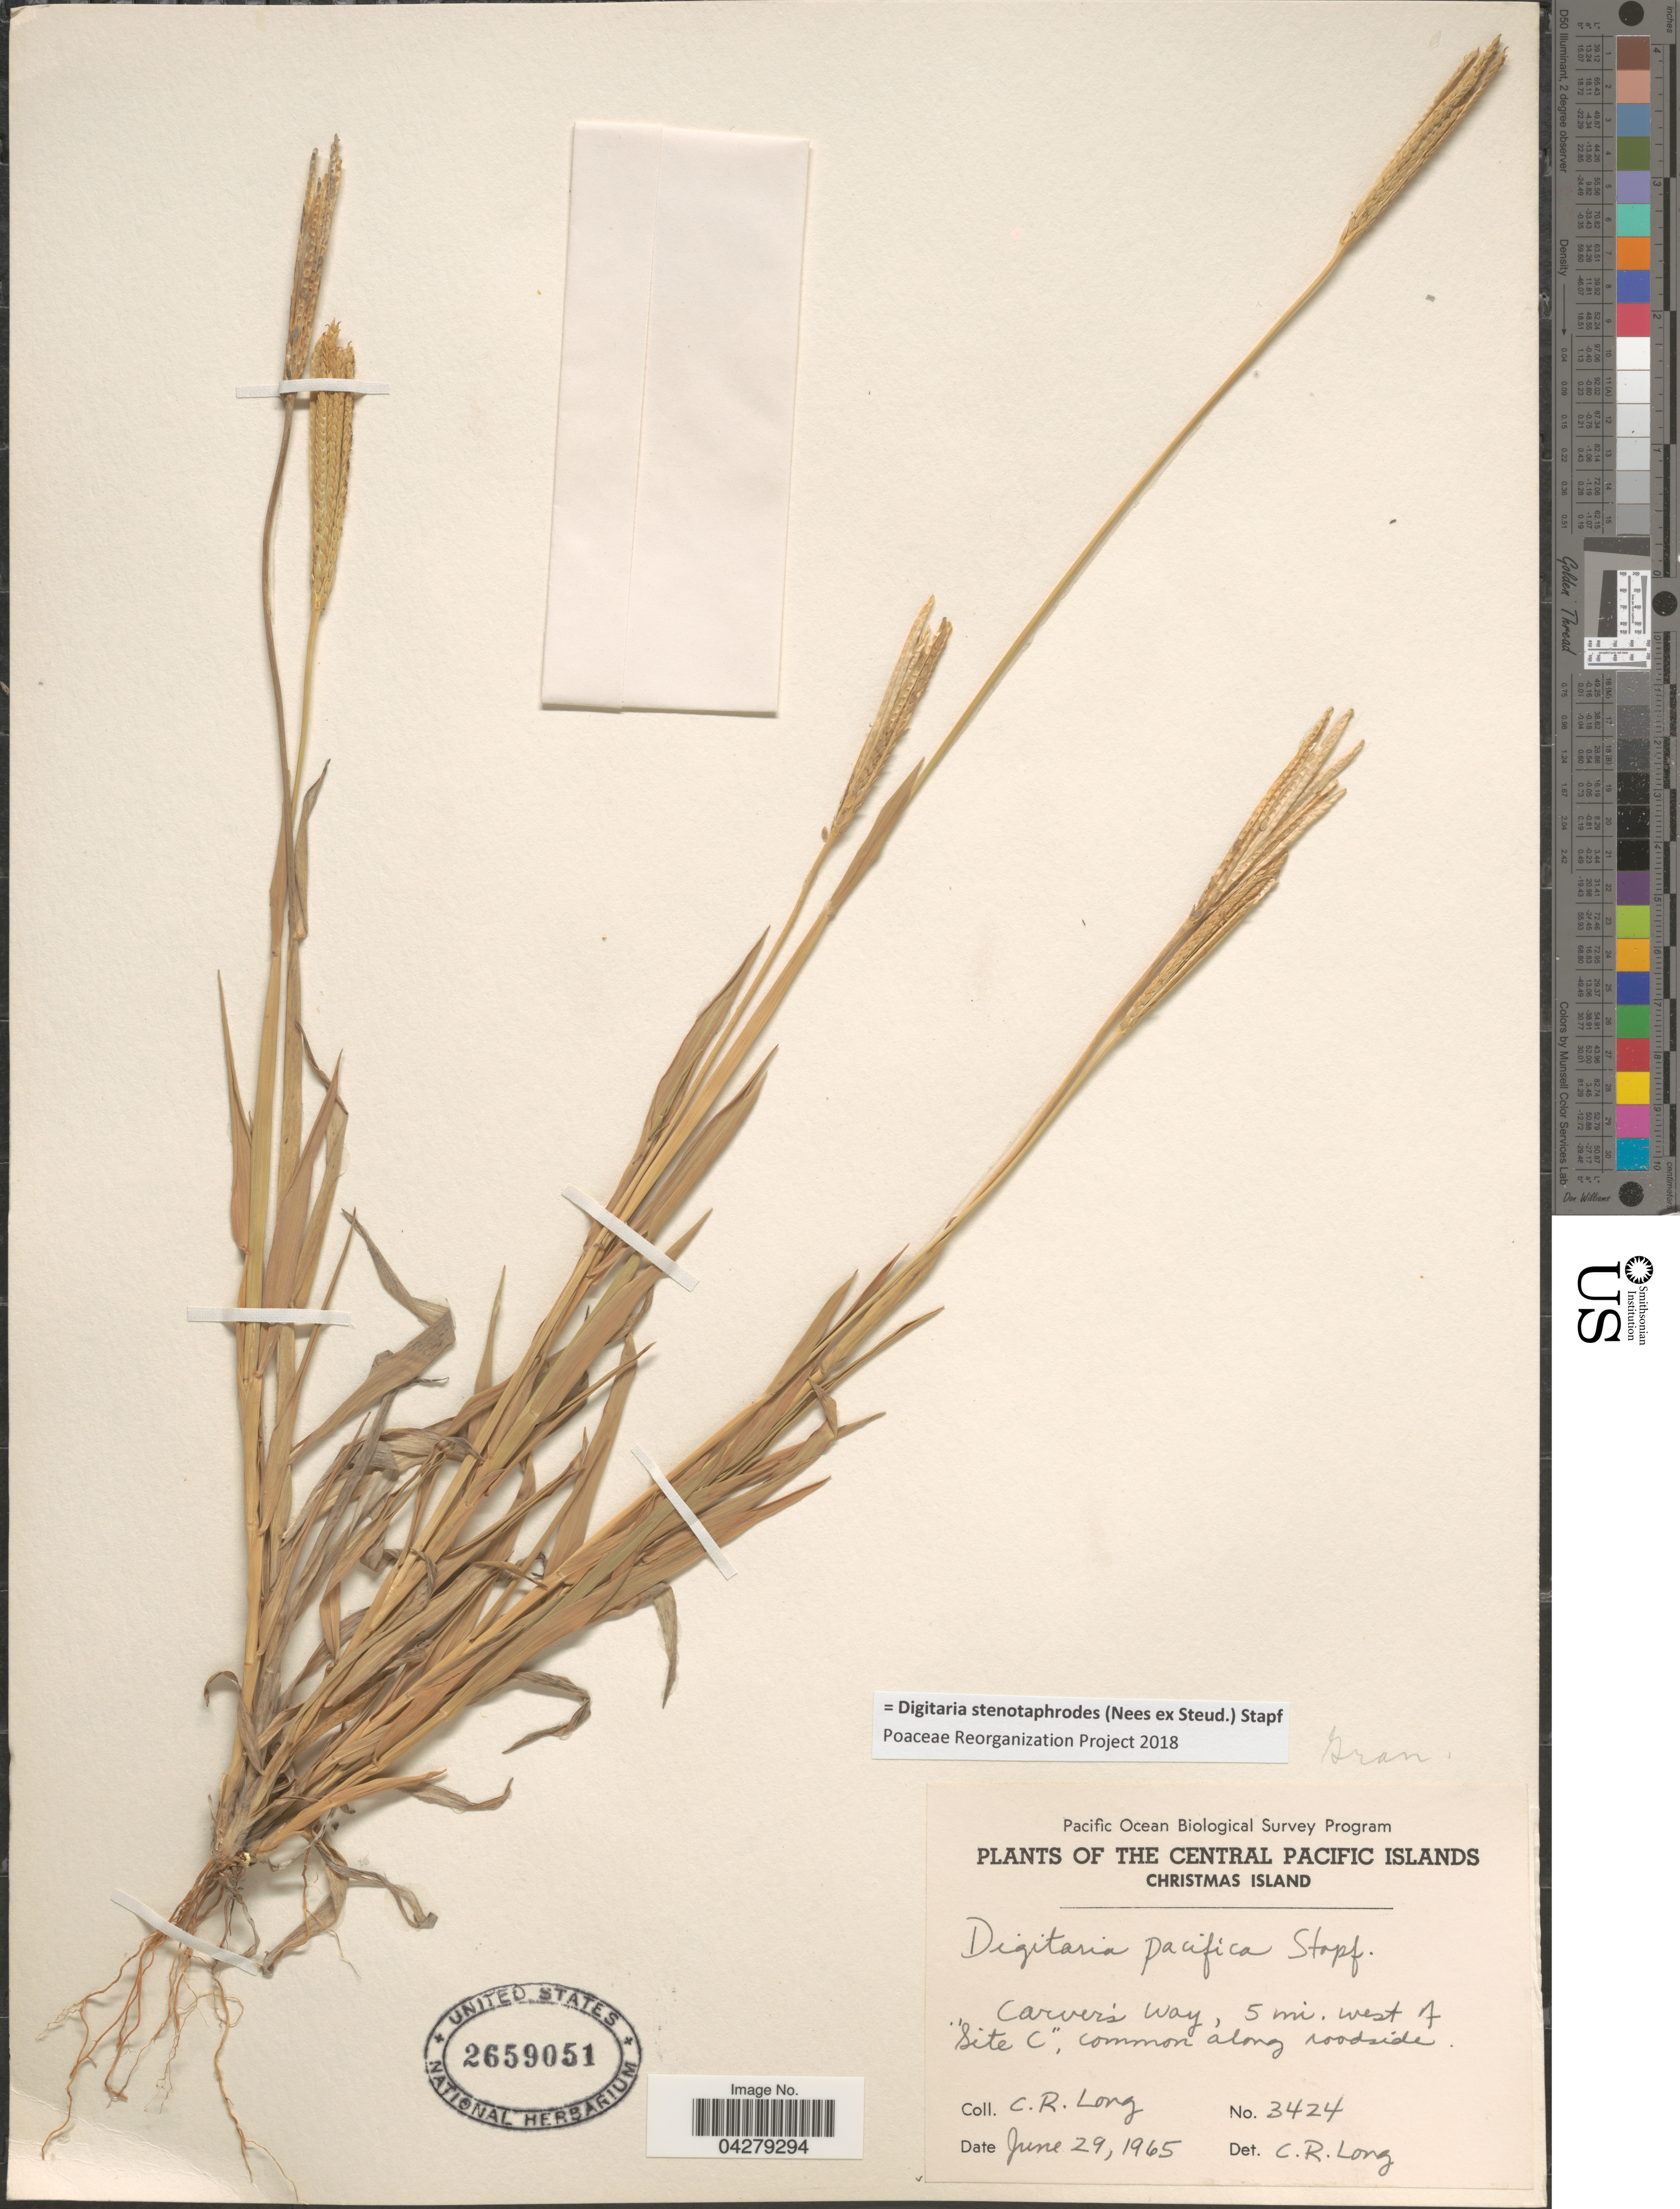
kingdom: Plantae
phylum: Tracheophyta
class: Liliopsida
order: Poales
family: Poaceae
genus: Digitaria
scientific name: Digitaria stenotaphrodes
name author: (Steud.) Stapf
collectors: C. R. Long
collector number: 3424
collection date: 1965-06-29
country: Kiribati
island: Kiritimati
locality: Pacific Ocean Biological Survey Program. The Central Pacific Islands. Christmas Island. Carver's Way, 5 mi. west of "Site C".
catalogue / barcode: US 2659051